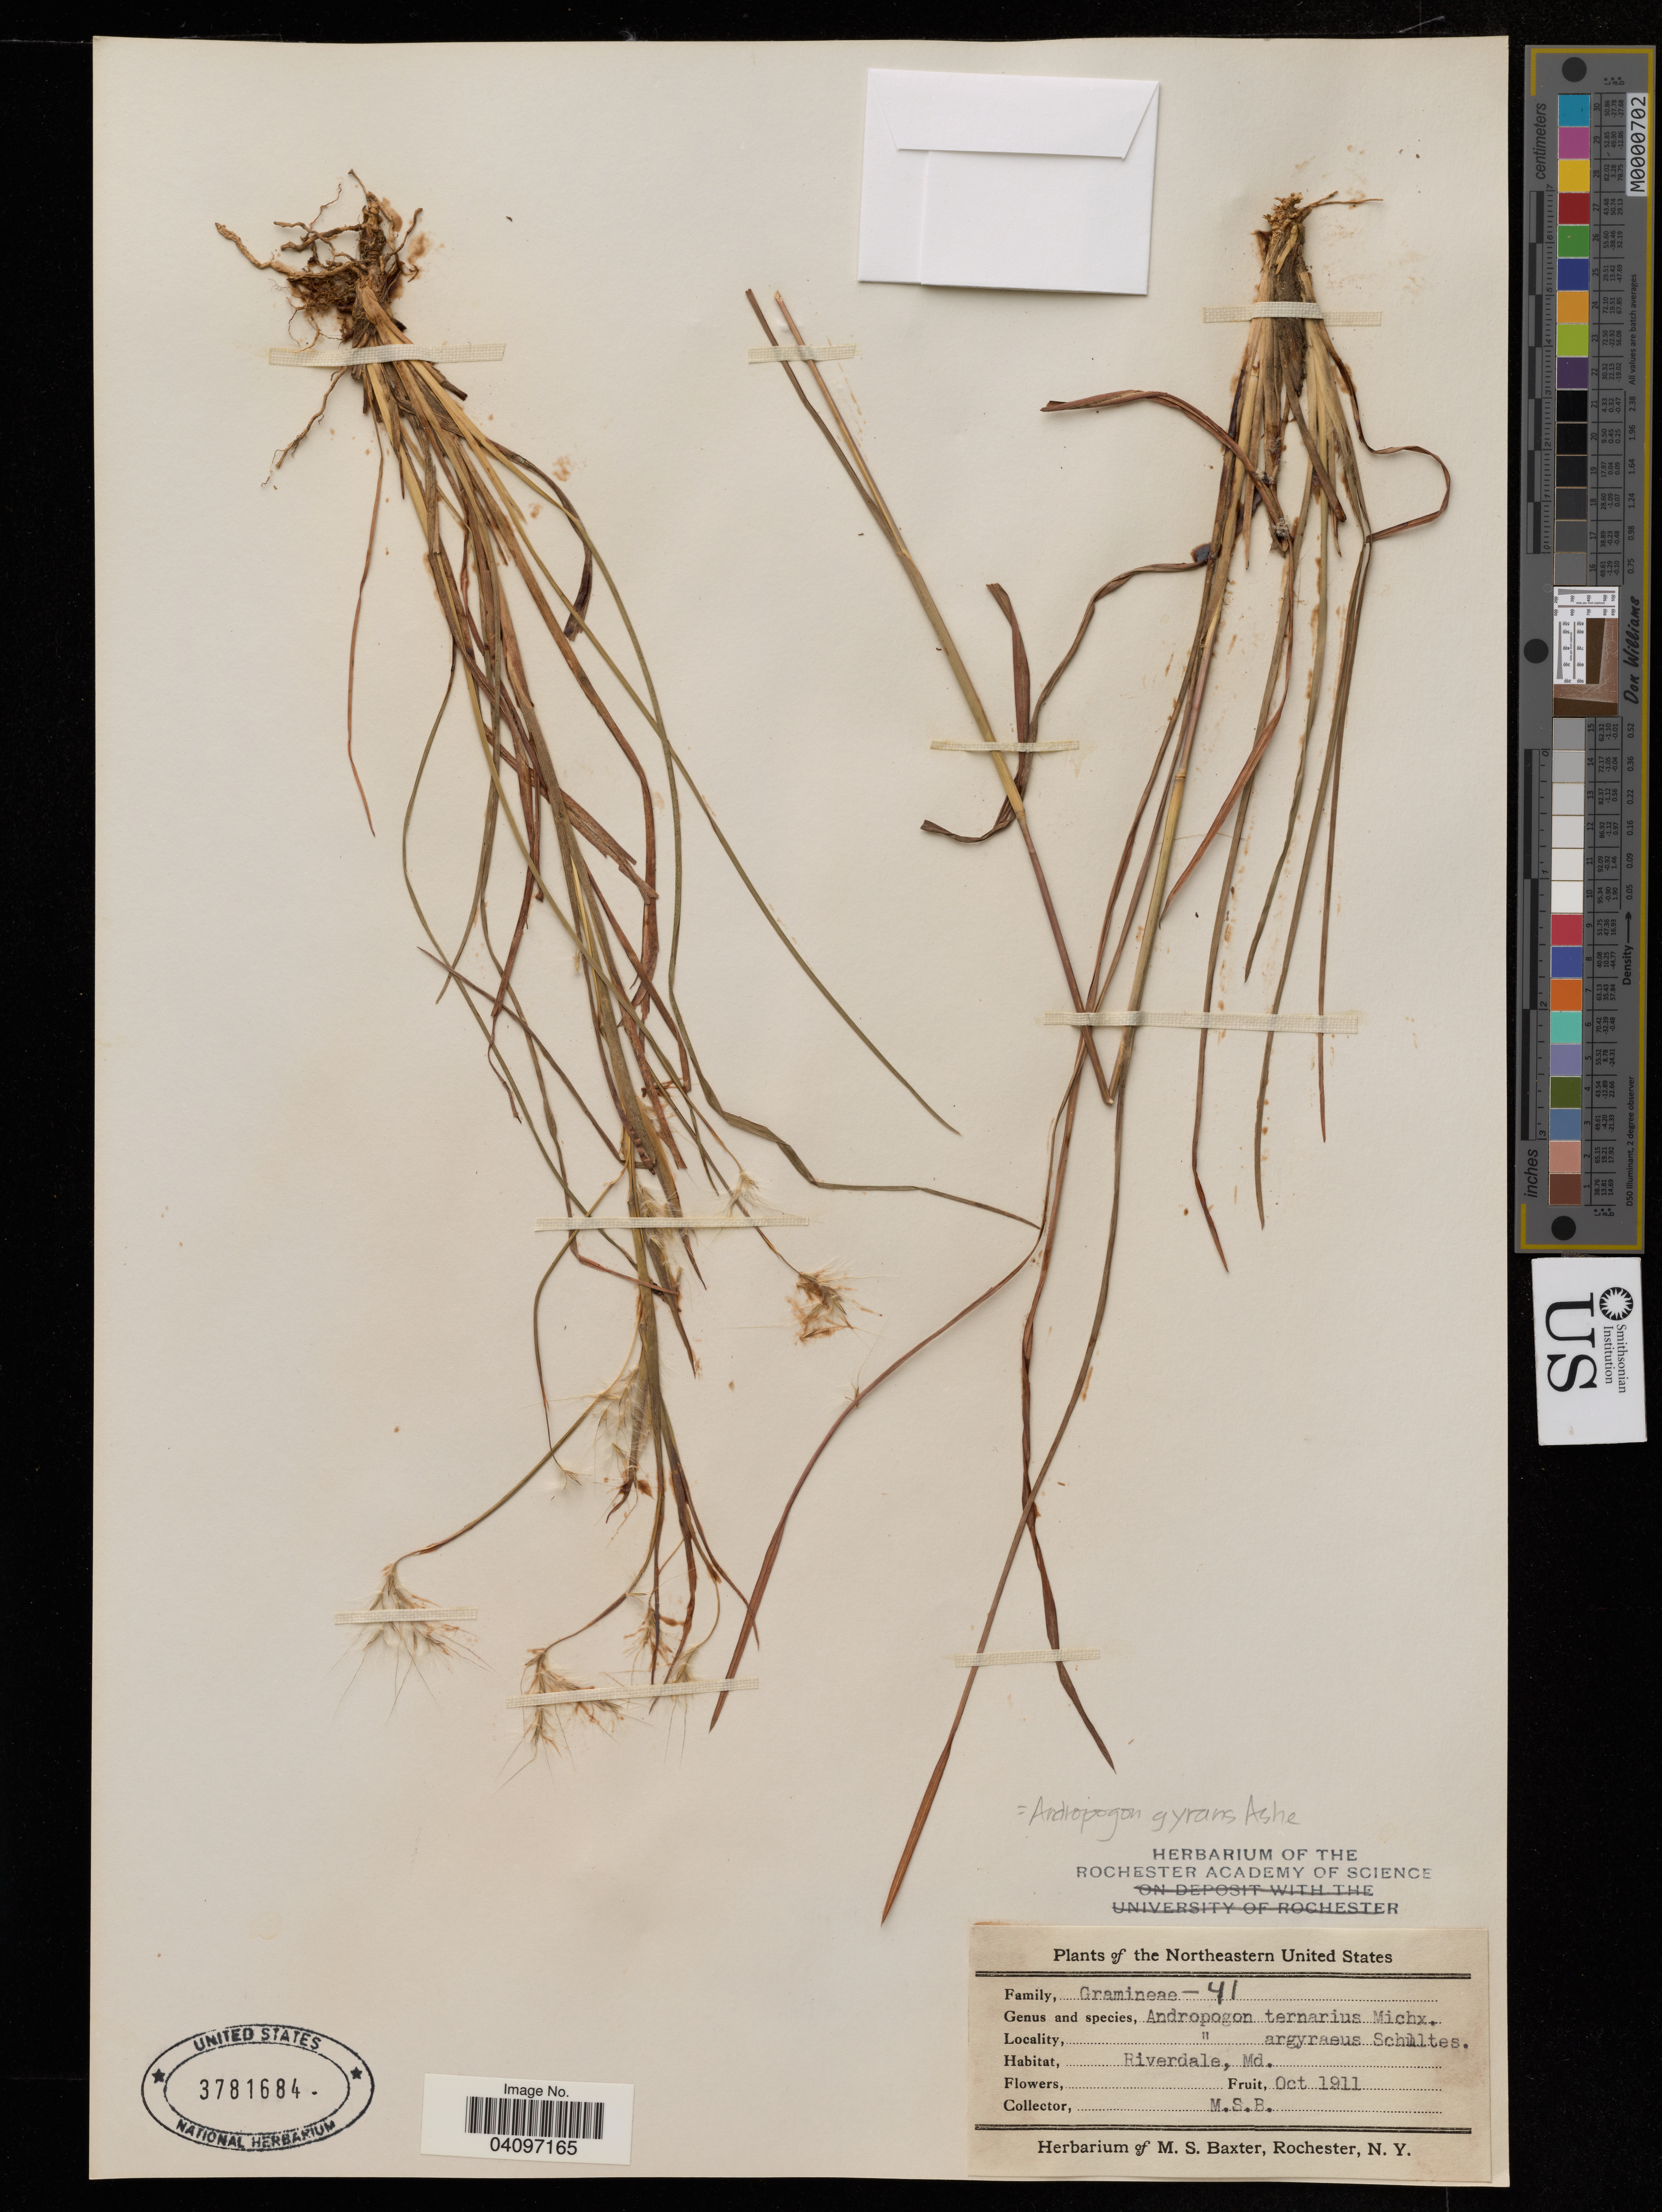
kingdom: Plantae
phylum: Tracheophyta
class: Liliopsida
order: Poales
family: Poaceae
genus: Andropogon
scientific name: Andropogon gyrans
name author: Ashe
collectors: M. Baxter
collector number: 41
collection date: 1911-10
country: United States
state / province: Maryland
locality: Riverdale.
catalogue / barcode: US 3781684